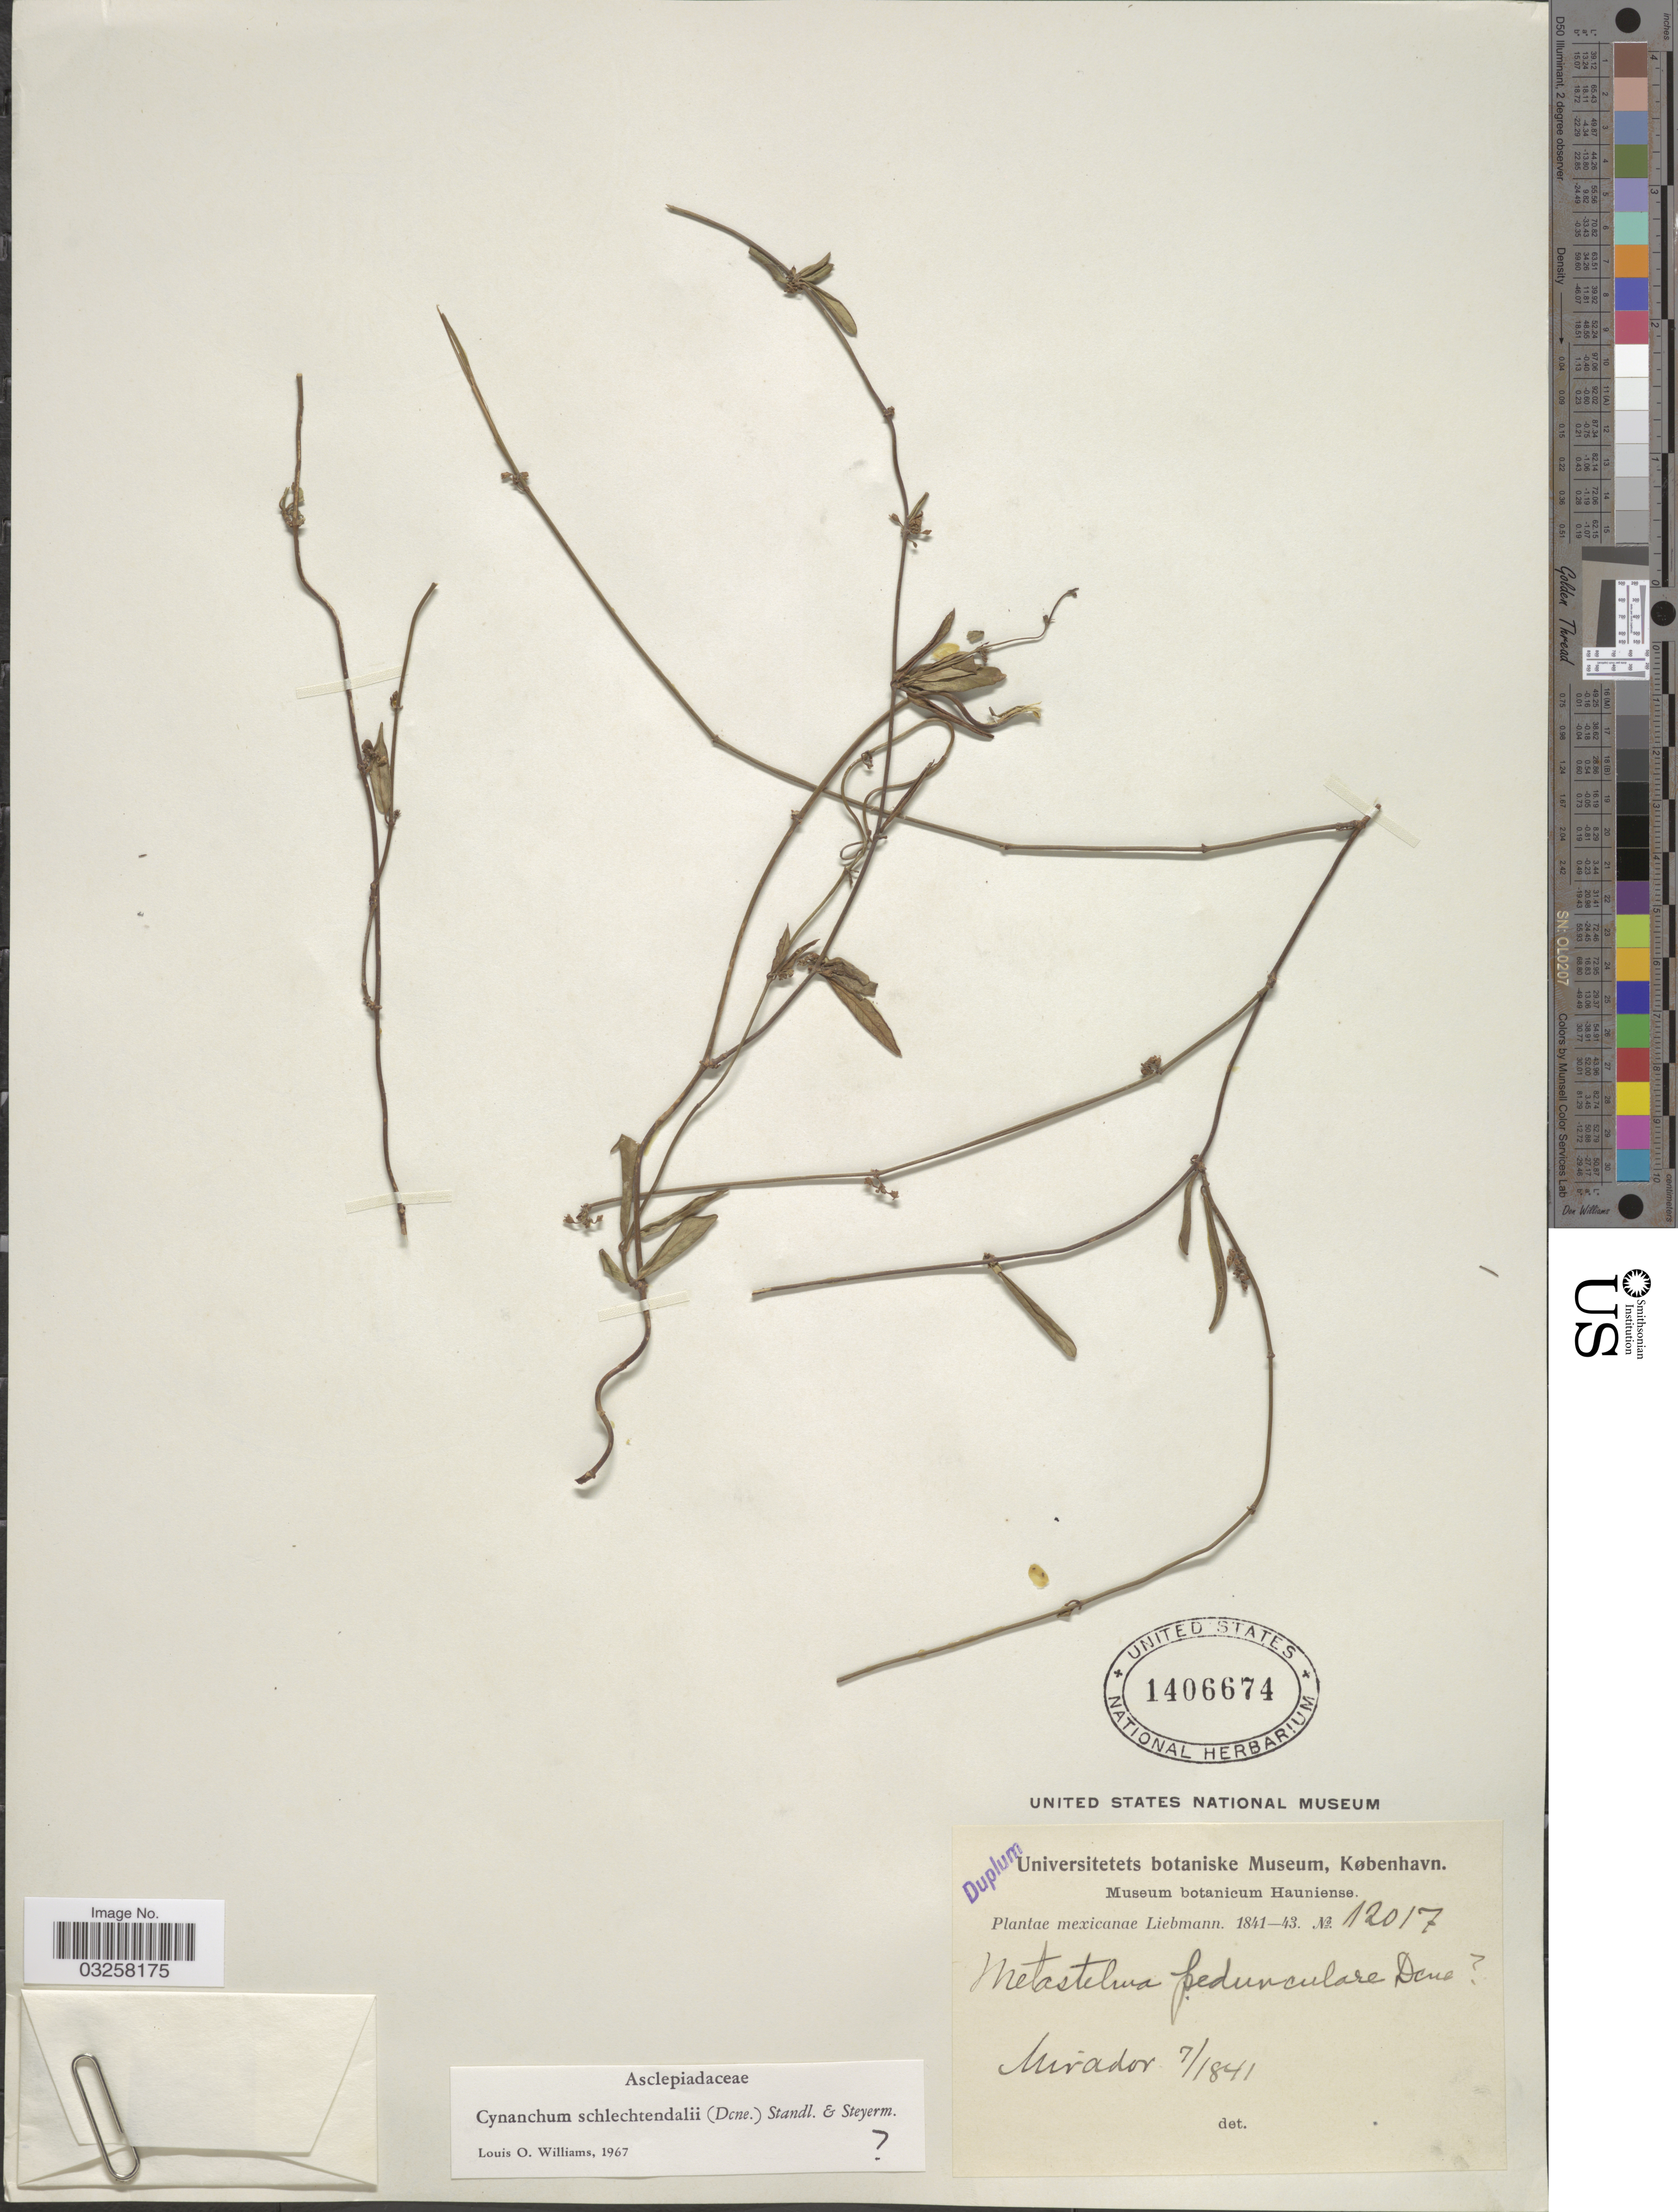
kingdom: Plantae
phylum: Tracheophyta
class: Magnoliopsida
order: Gentianales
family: Apocynaceae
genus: Metastelma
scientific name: Metastelma schlechtendalii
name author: Decne.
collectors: Liebmann, --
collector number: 12017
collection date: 1841-07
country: Mexico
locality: Mirador.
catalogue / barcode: US 1406674